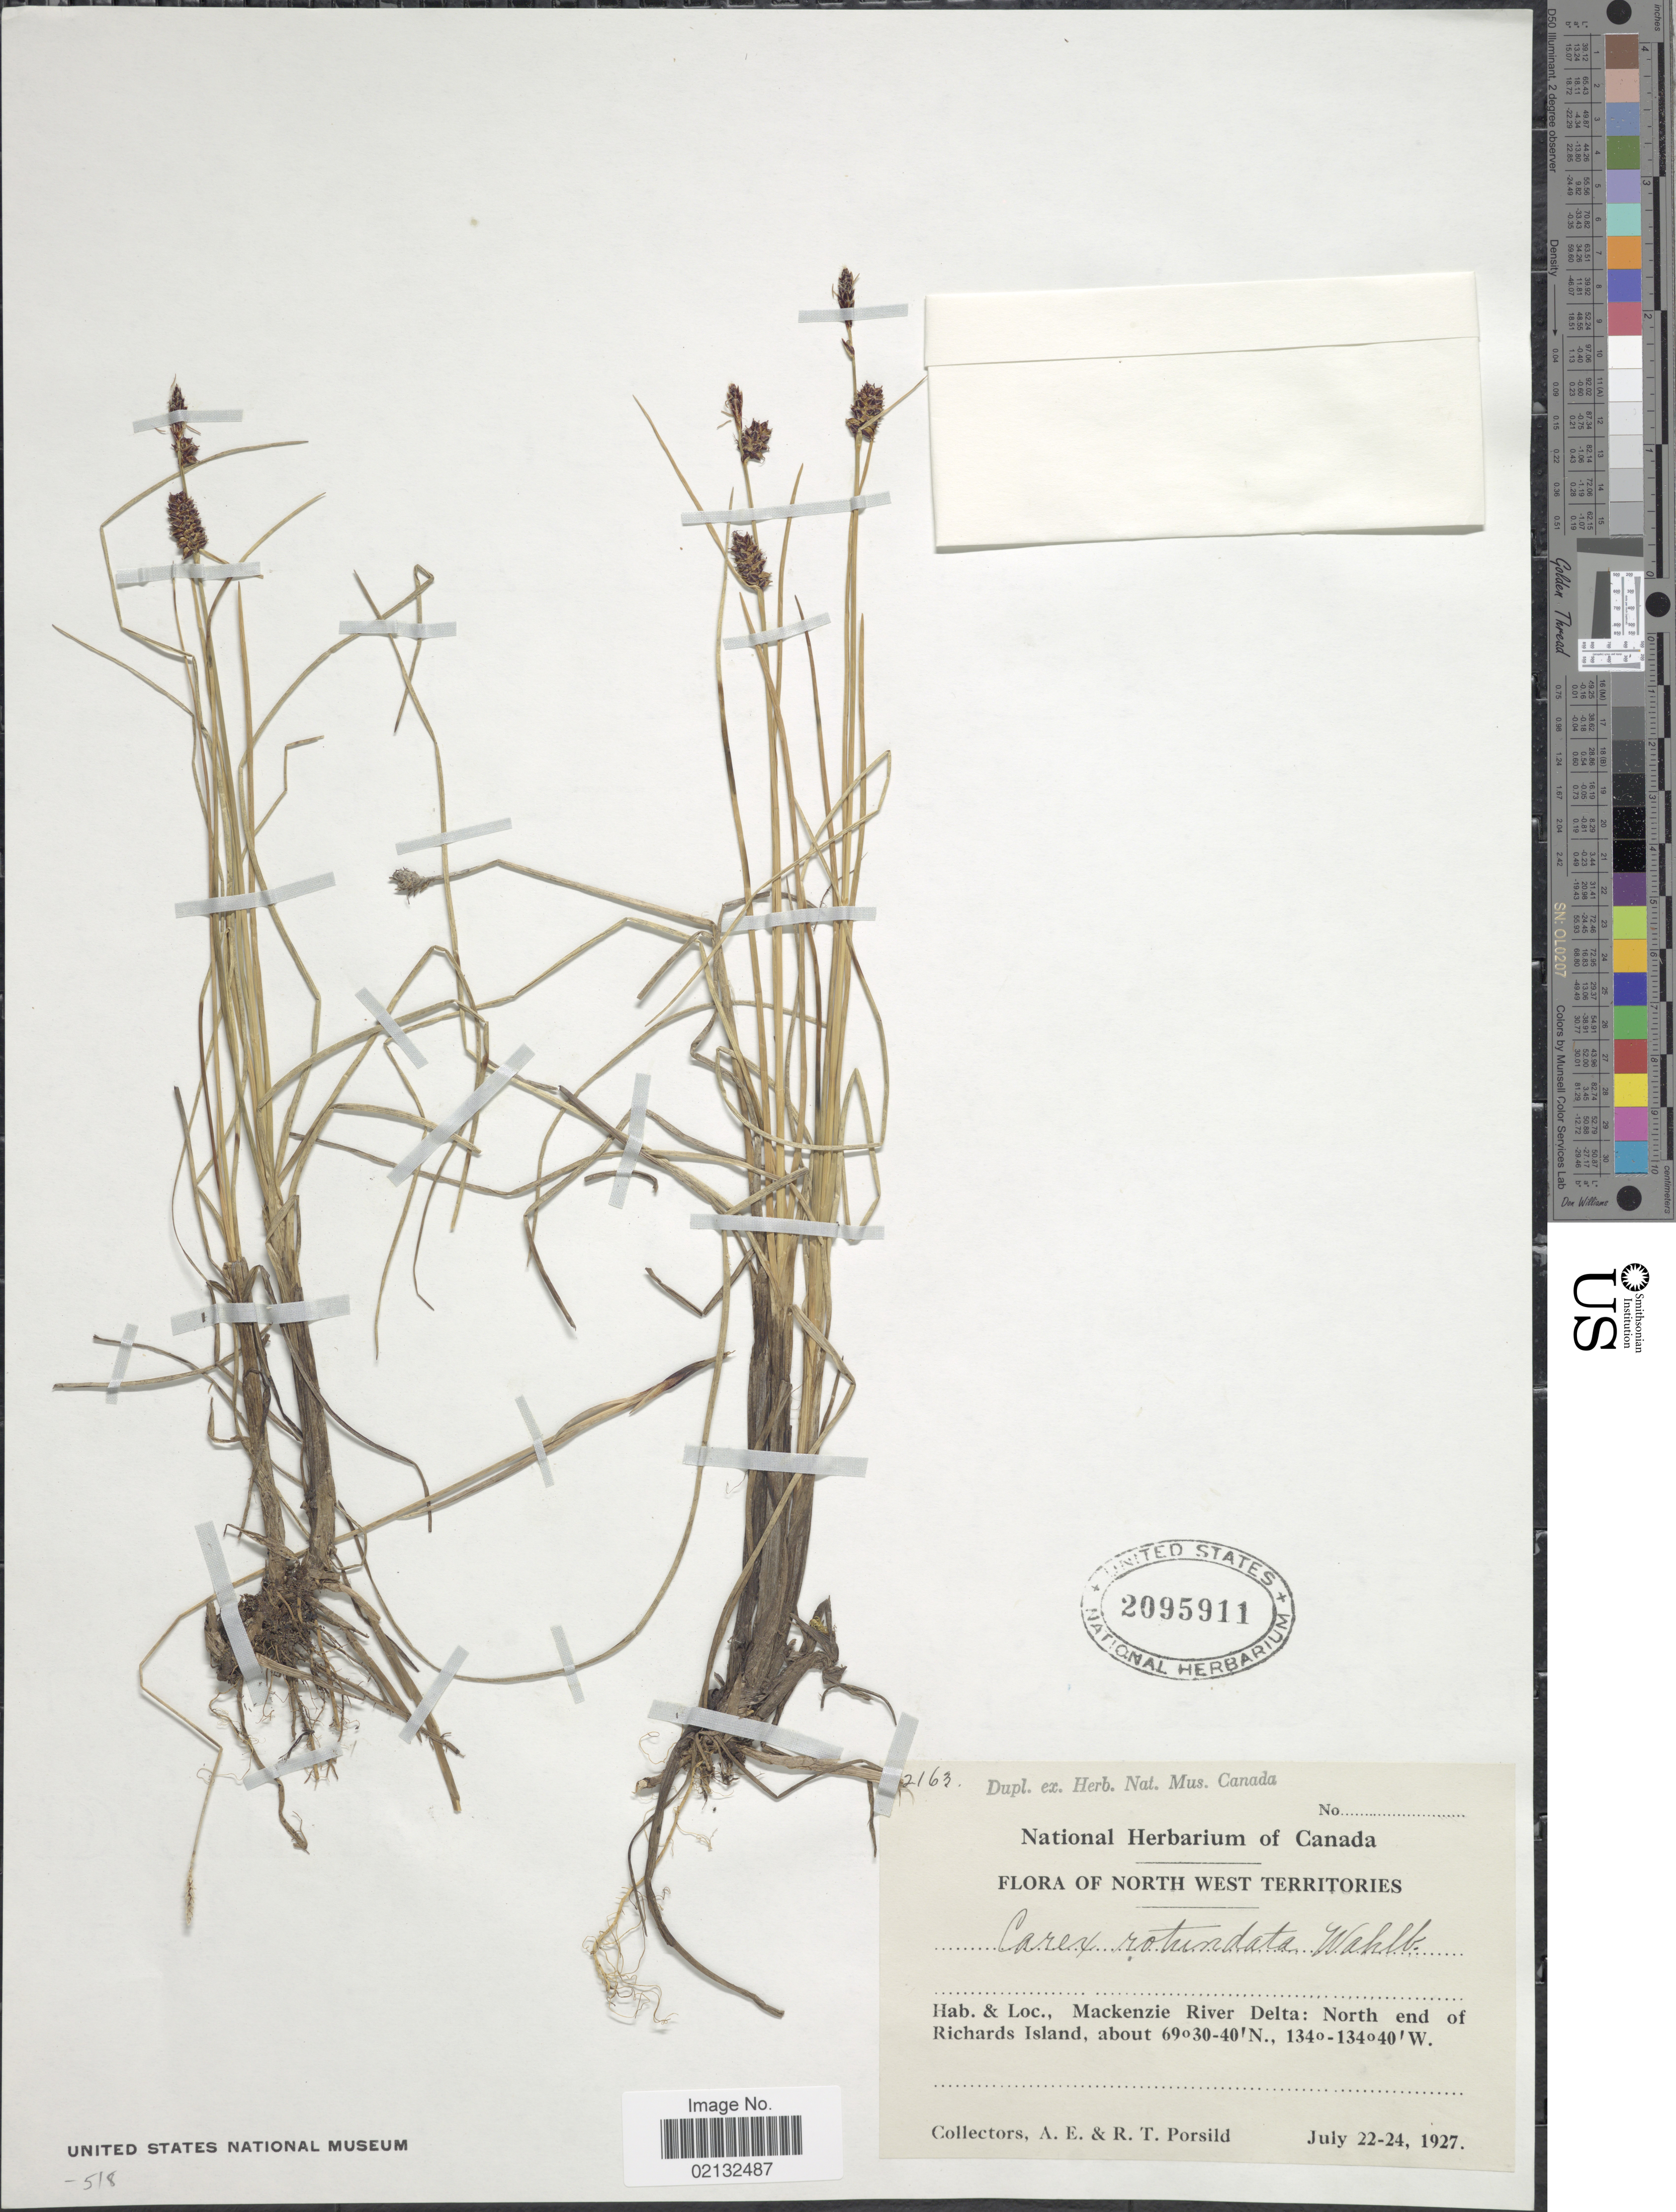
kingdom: Plantae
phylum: Tracheophyta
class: Liliopsida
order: Poales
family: Cyperaceae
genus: Carex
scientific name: Carex rotundata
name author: Wahlenb.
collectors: A. E. Porsild & R. T. Porsild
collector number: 2163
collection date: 1927-07-22/1927-07-24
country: Canada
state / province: Northwest Territories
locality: MacKenzie River Delta: North end of Richards Island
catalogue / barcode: US 2095911